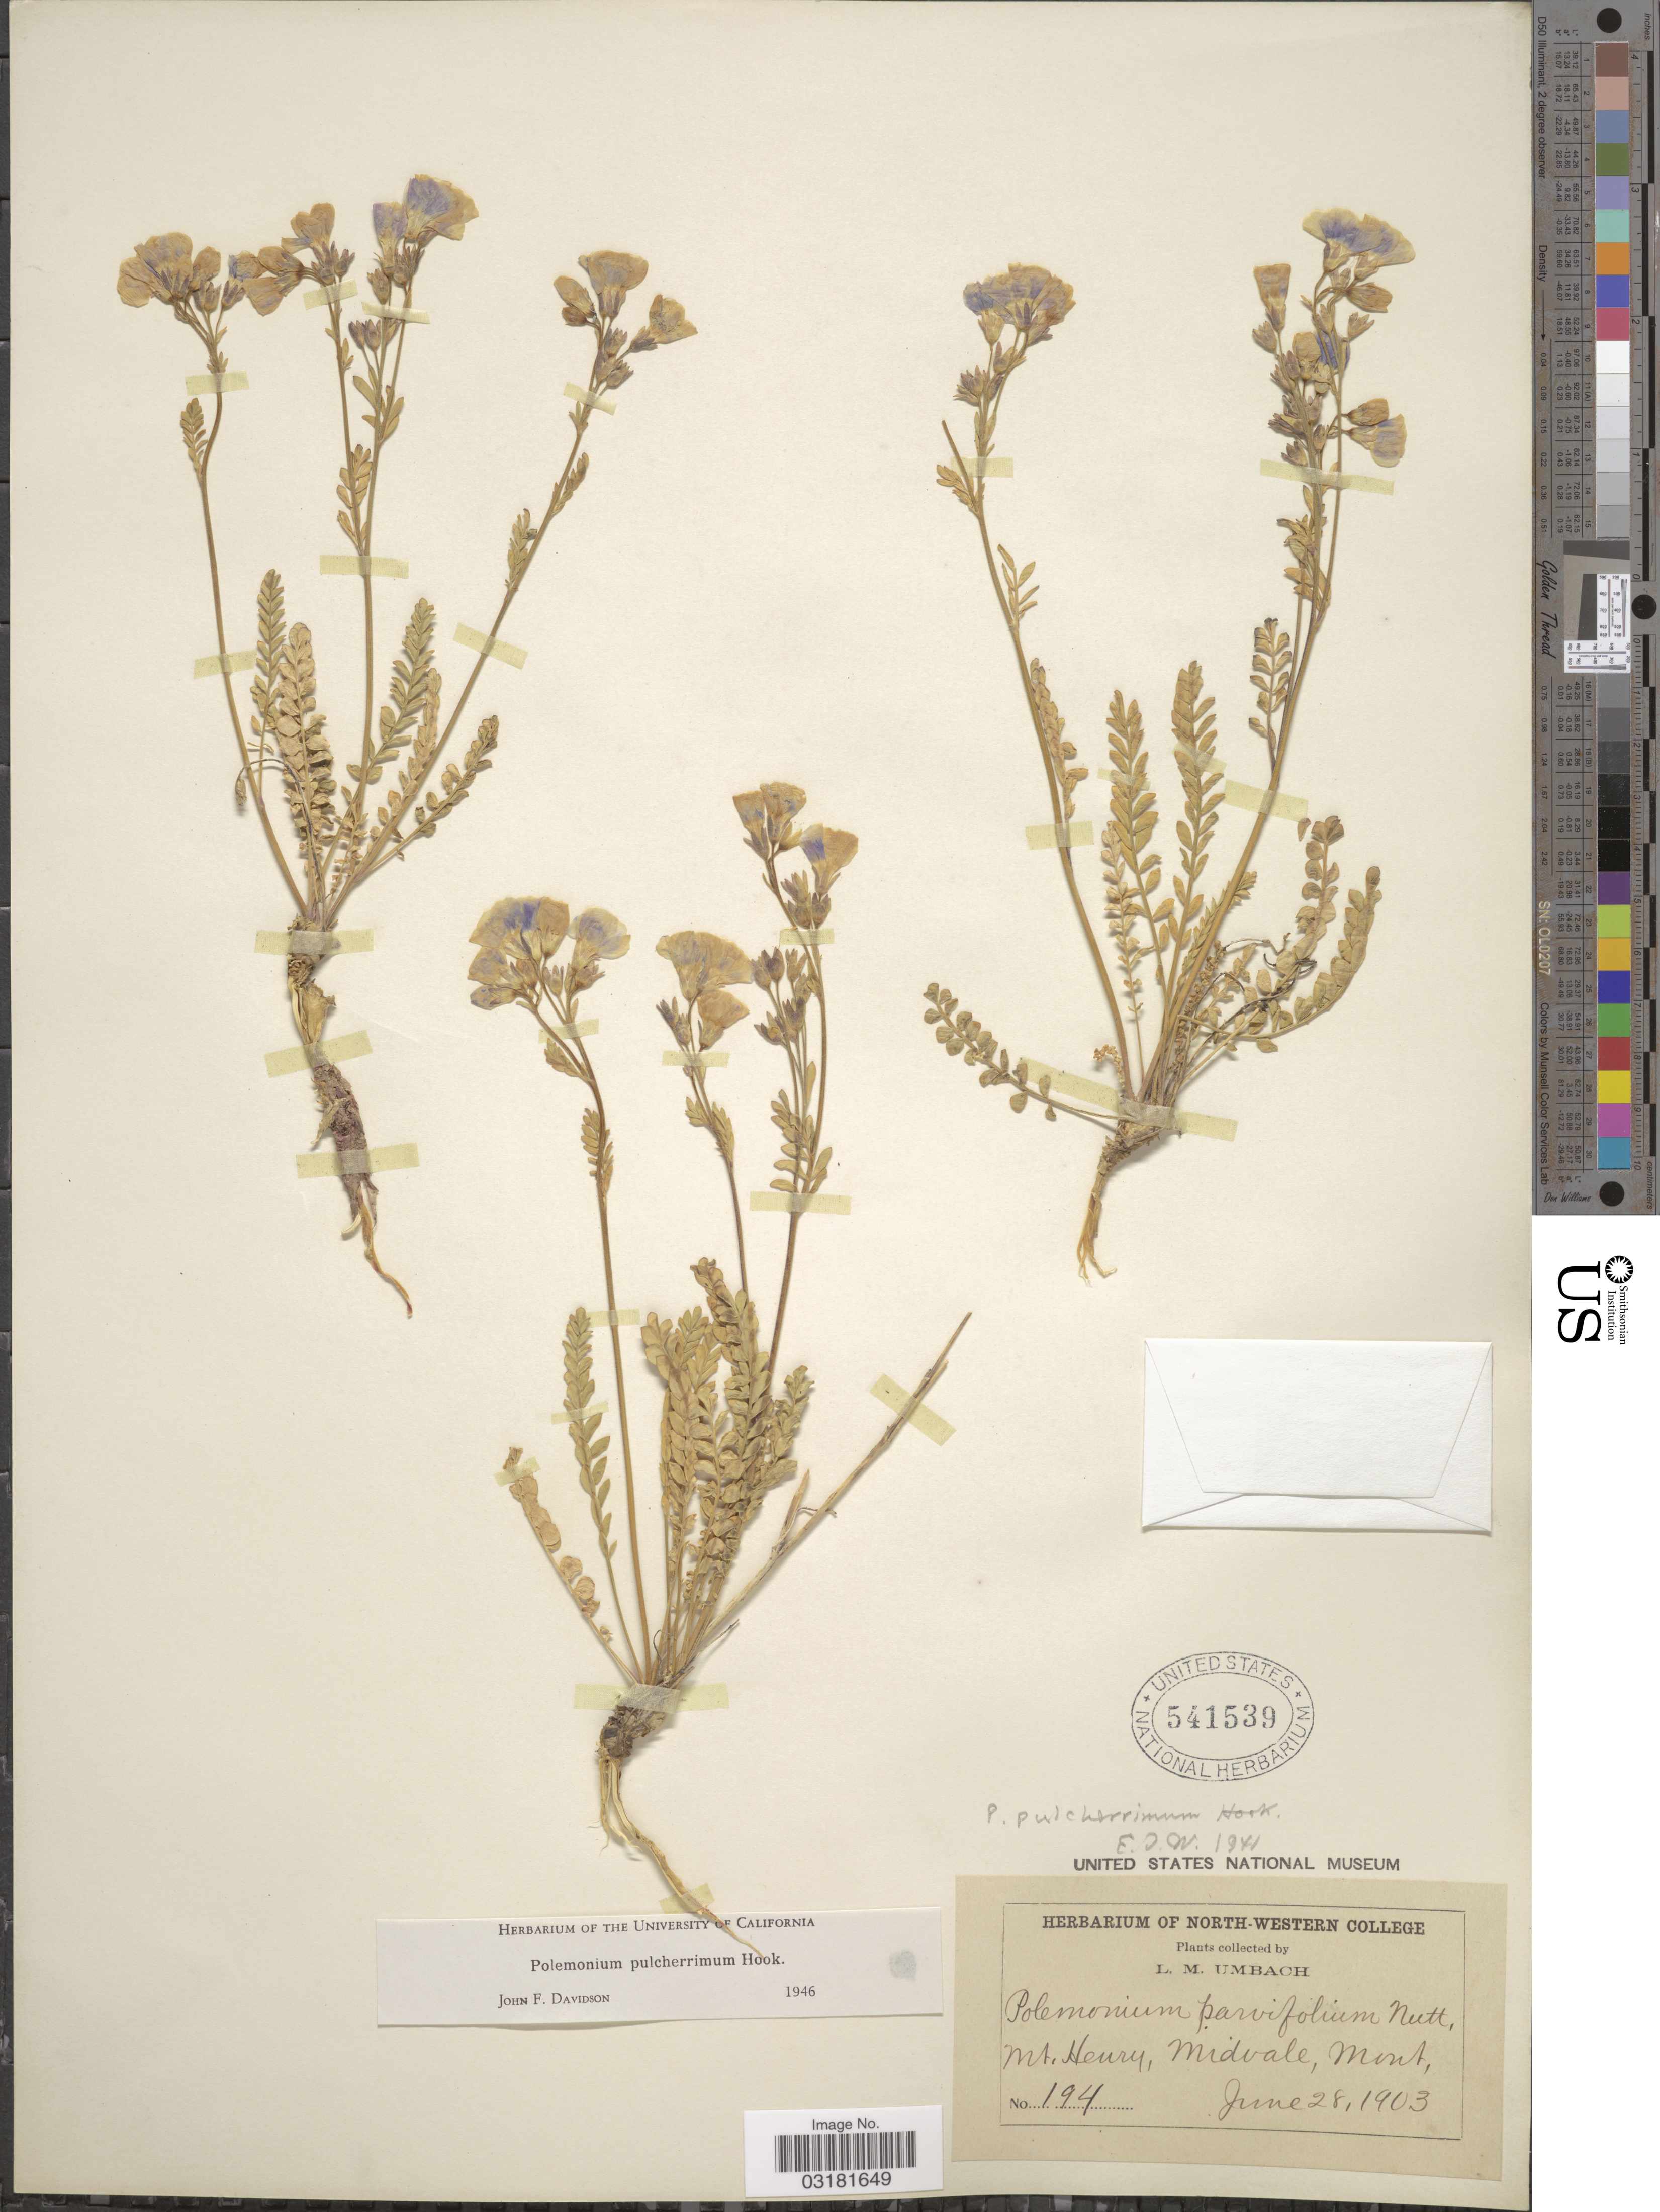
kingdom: Plantae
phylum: Tracheophyta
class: Magnoliopsida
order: Ericales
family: Polemoniaceae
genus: Polemonium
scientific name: Polemonium pulcherrimum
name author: Hook.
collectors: L. M. Umbach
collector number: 194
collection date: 1903-06-28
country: United States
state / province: Montana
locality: Mt. Henry, Midvale.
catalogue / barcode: US 541539